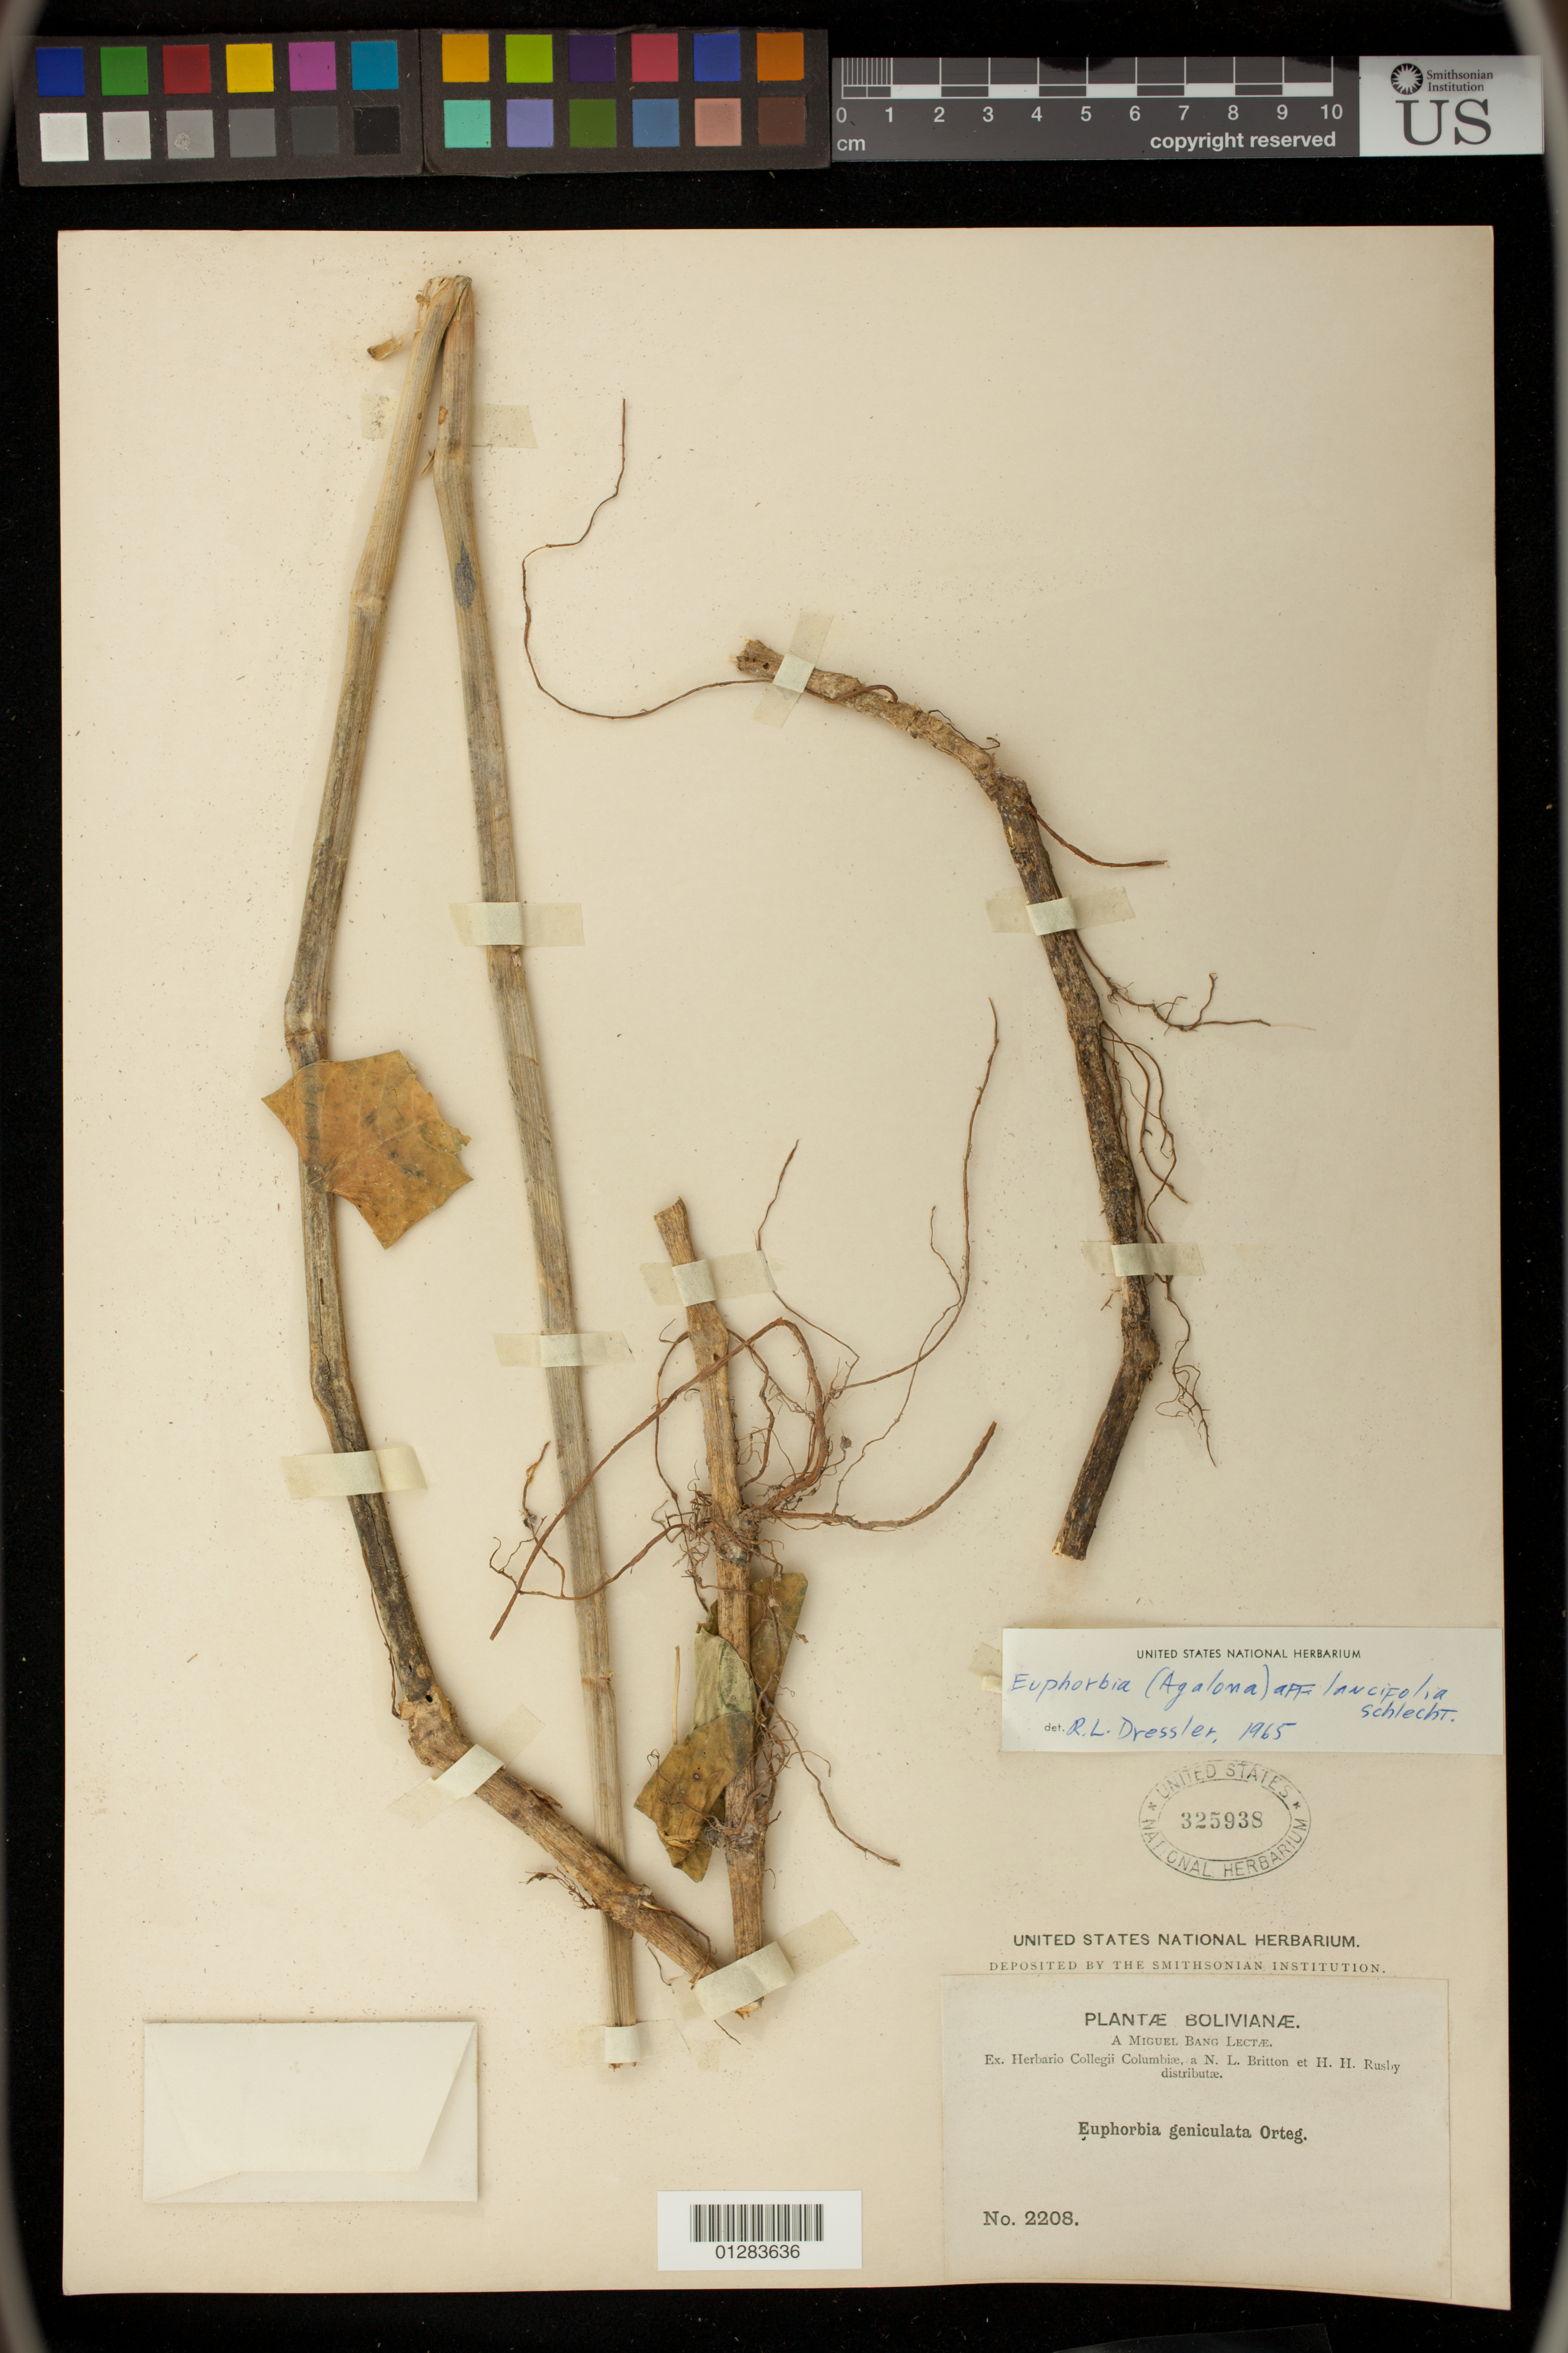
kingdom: Plantae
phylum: Tracheophyta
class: Magnoliopsida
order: Malpighiales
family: Euphorbiaceae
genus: Euphorbia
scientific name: Euphorbia lancifolia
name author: Schltdl.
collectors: M. Bang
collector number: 2208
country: Bolivia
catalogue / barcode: US 325938